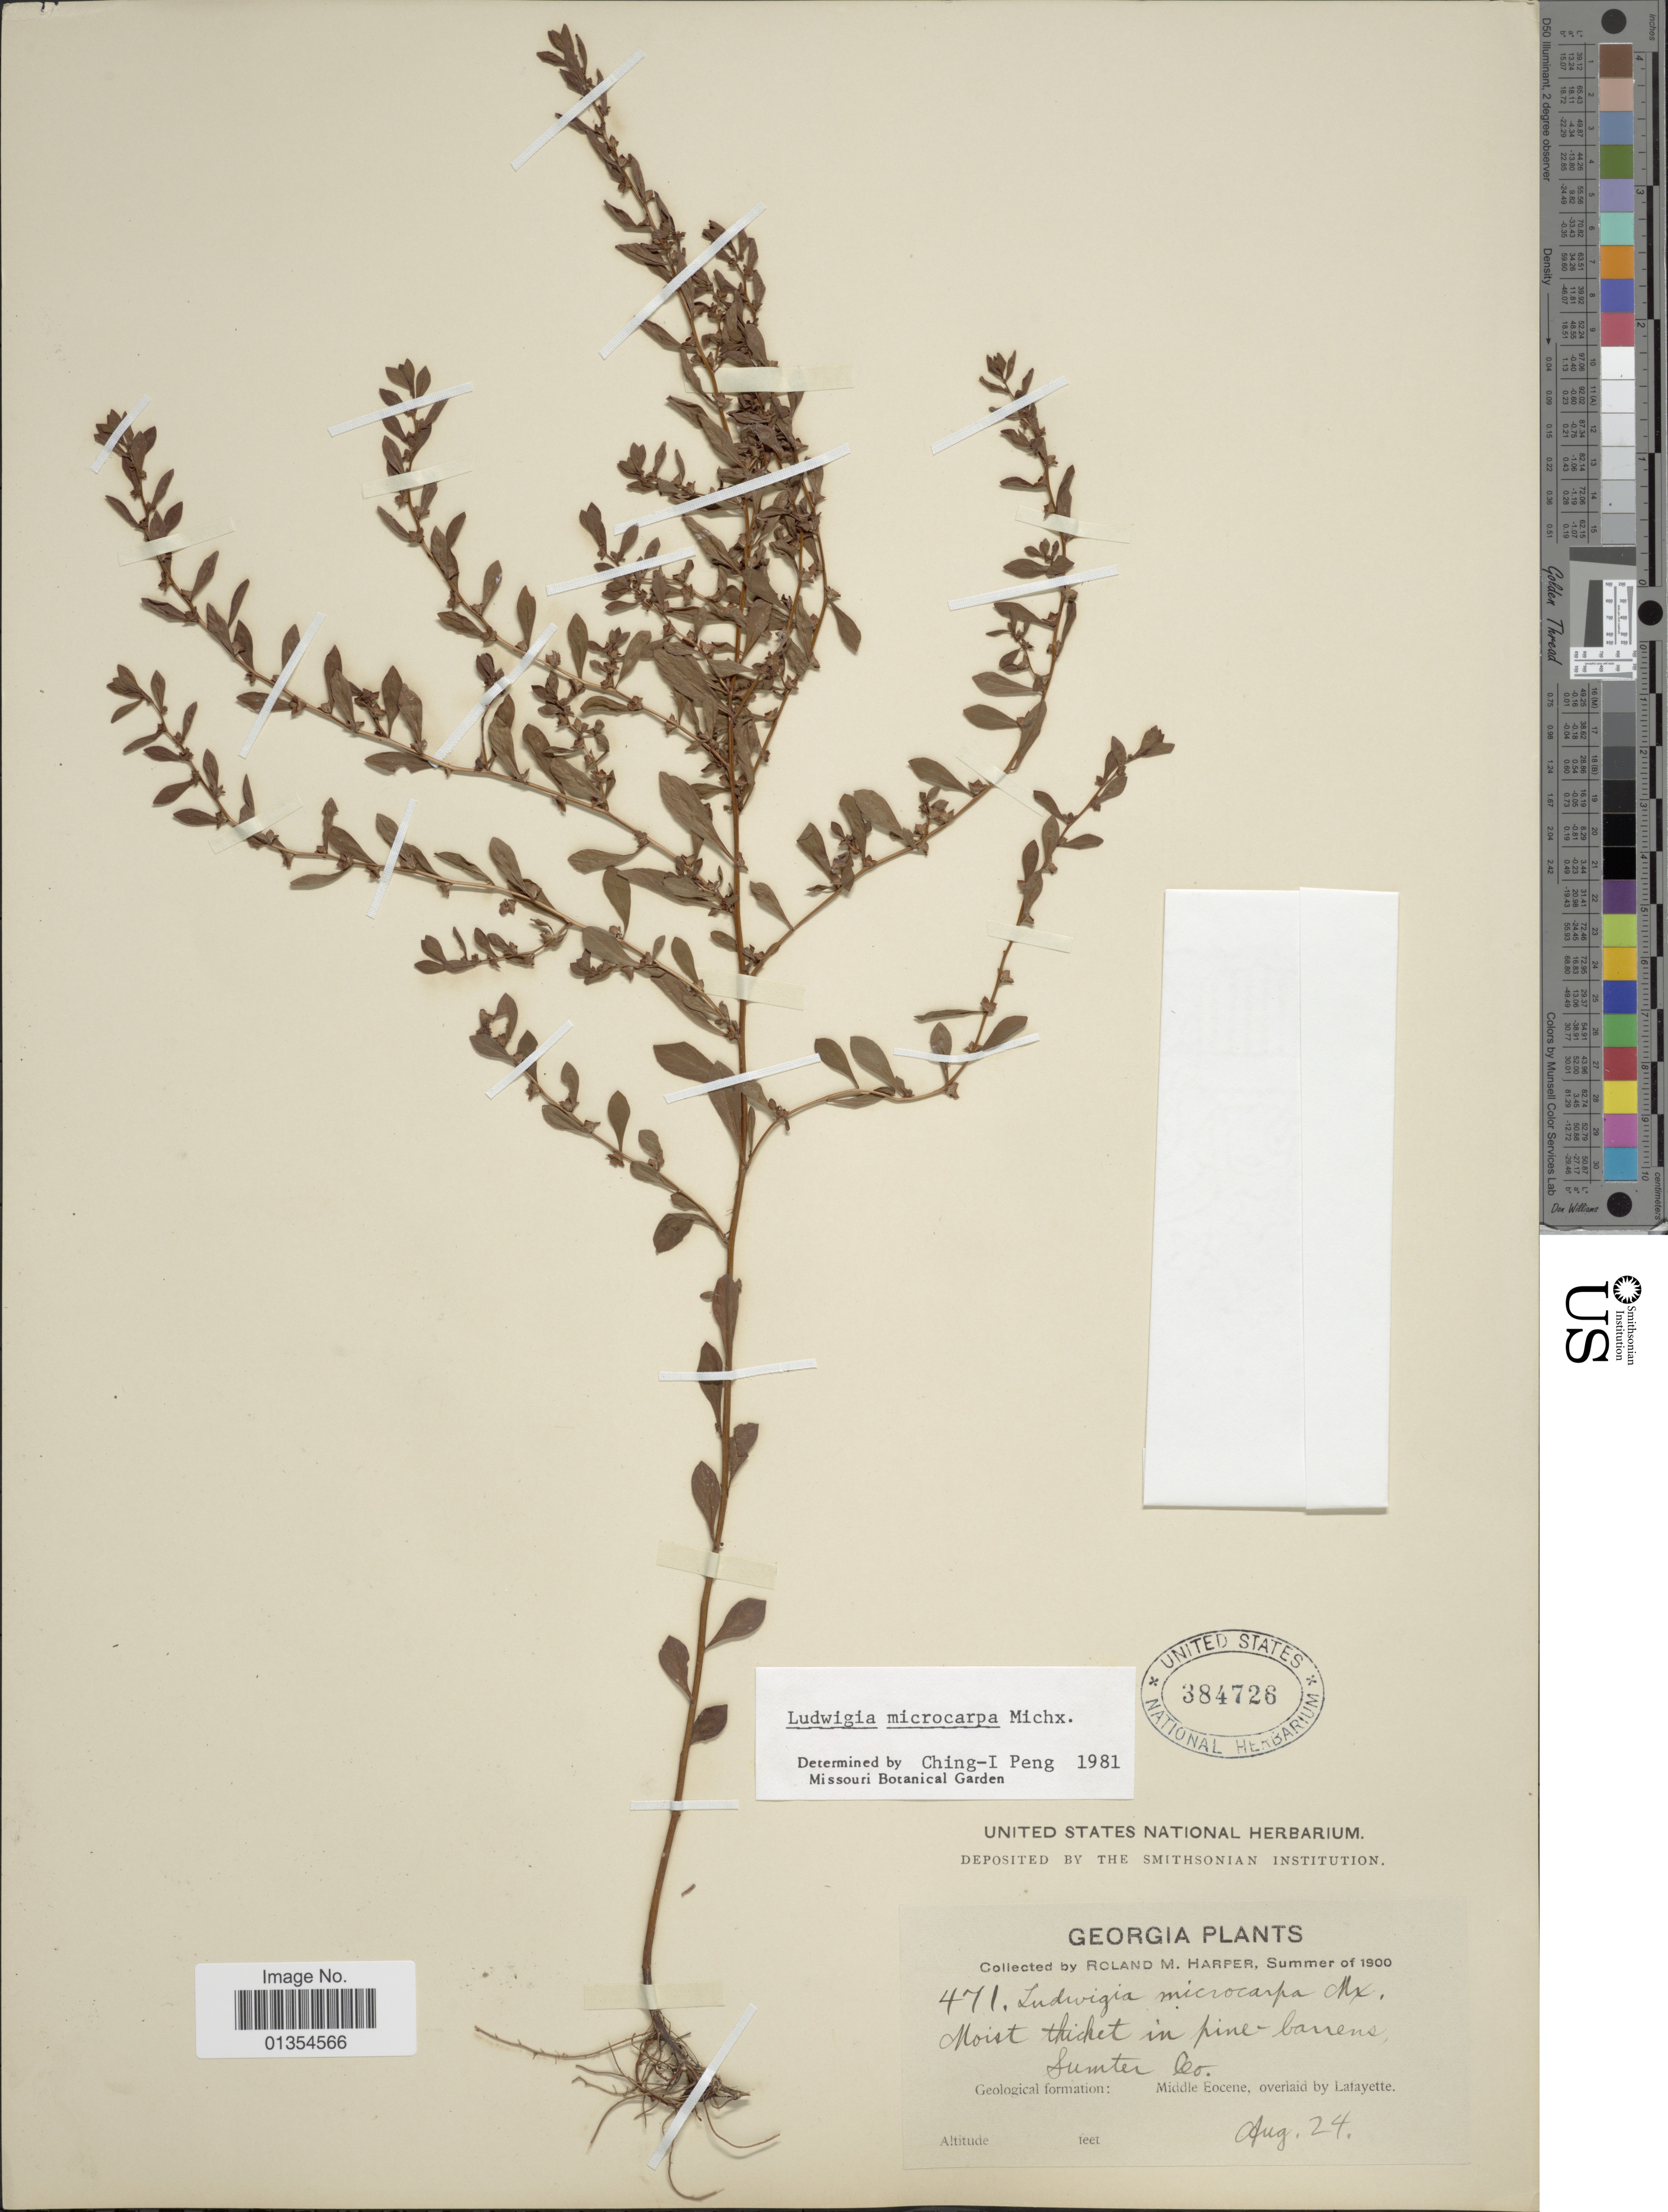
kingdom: Plantae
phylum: Tracheophyta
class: Magnoliopsida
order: Myrtales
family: Onagraceae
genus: Ludwigia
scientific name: Ludwigia microcarpa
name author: Michx.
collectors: R. M. Harper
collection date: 1900-08-24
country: United States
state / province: Georgia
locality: Sumter Co.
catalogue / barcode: US 384726